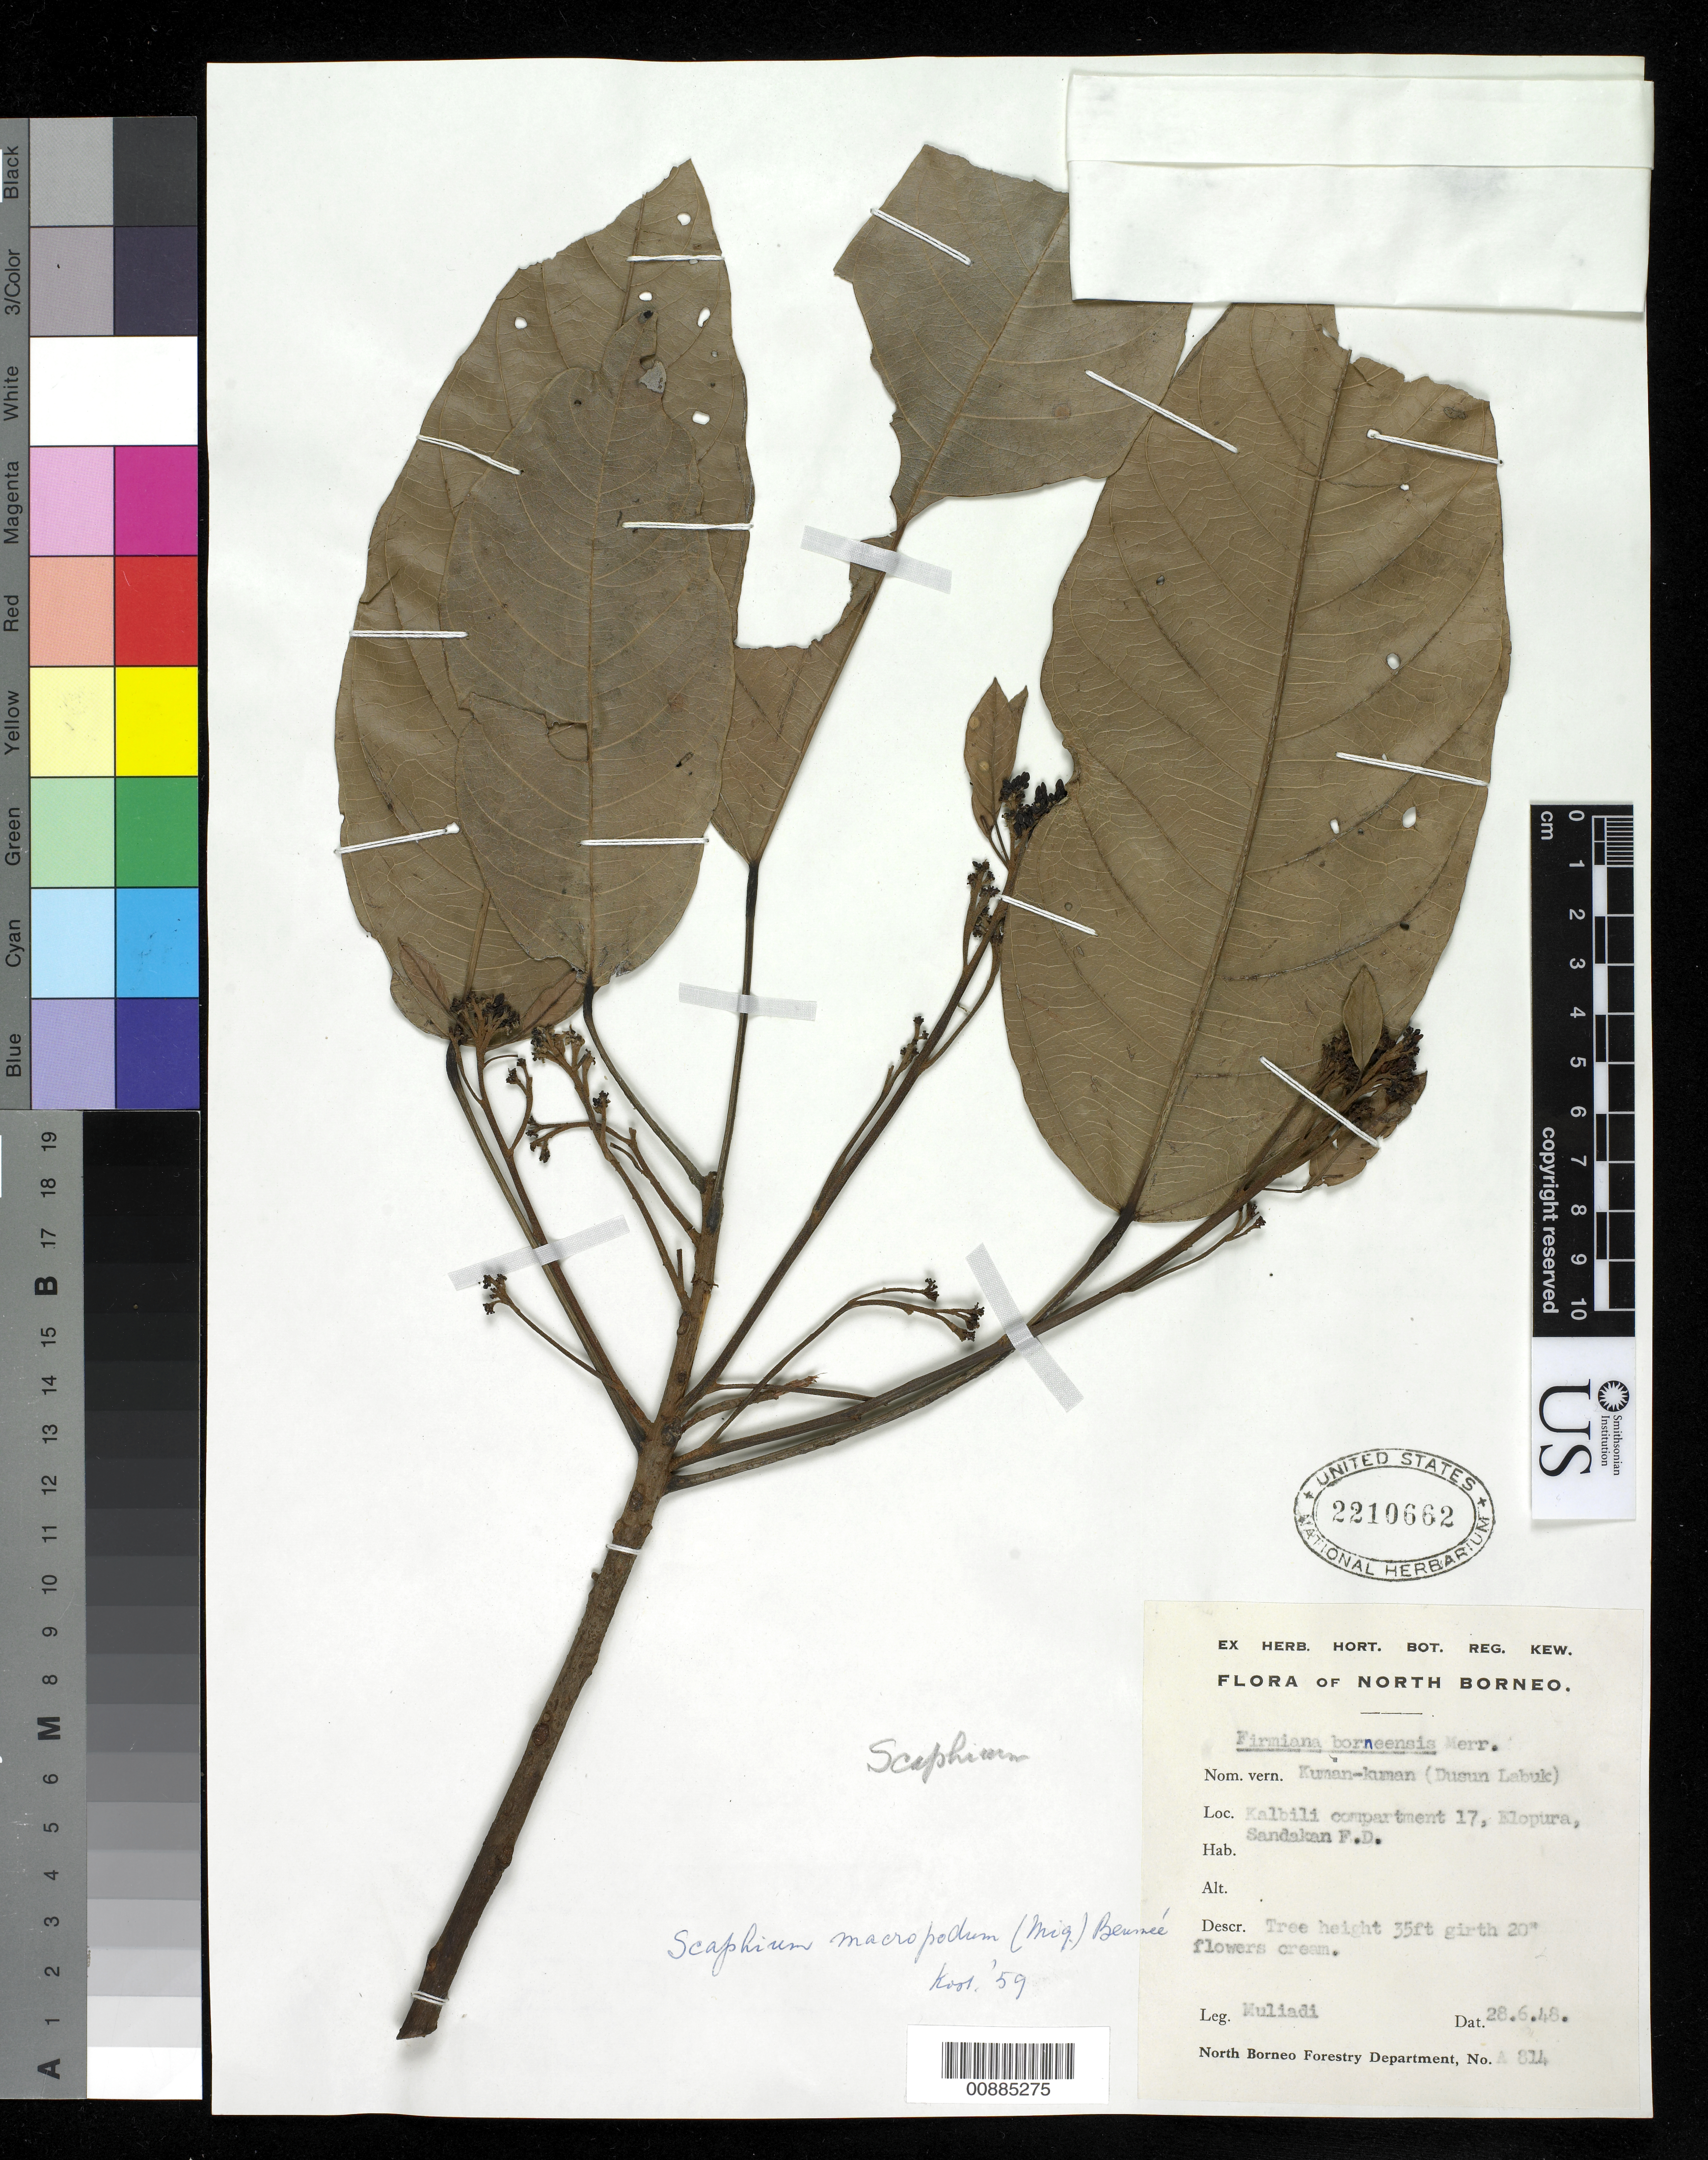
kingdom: Plantae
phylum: Tracheophyta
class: Magnoliopsida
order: Malvales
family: Malvaceae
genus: Scaphium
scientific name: Scaphium macropodum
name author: (Miq.) Beumée ex K. Heyne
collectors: Kadir Bin Abdul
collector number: A 814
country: Malaysia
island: Borneo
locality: Sepilok F.R. Elopura For. Dis., Sandakan.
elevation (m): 9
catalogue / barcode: US 2210662